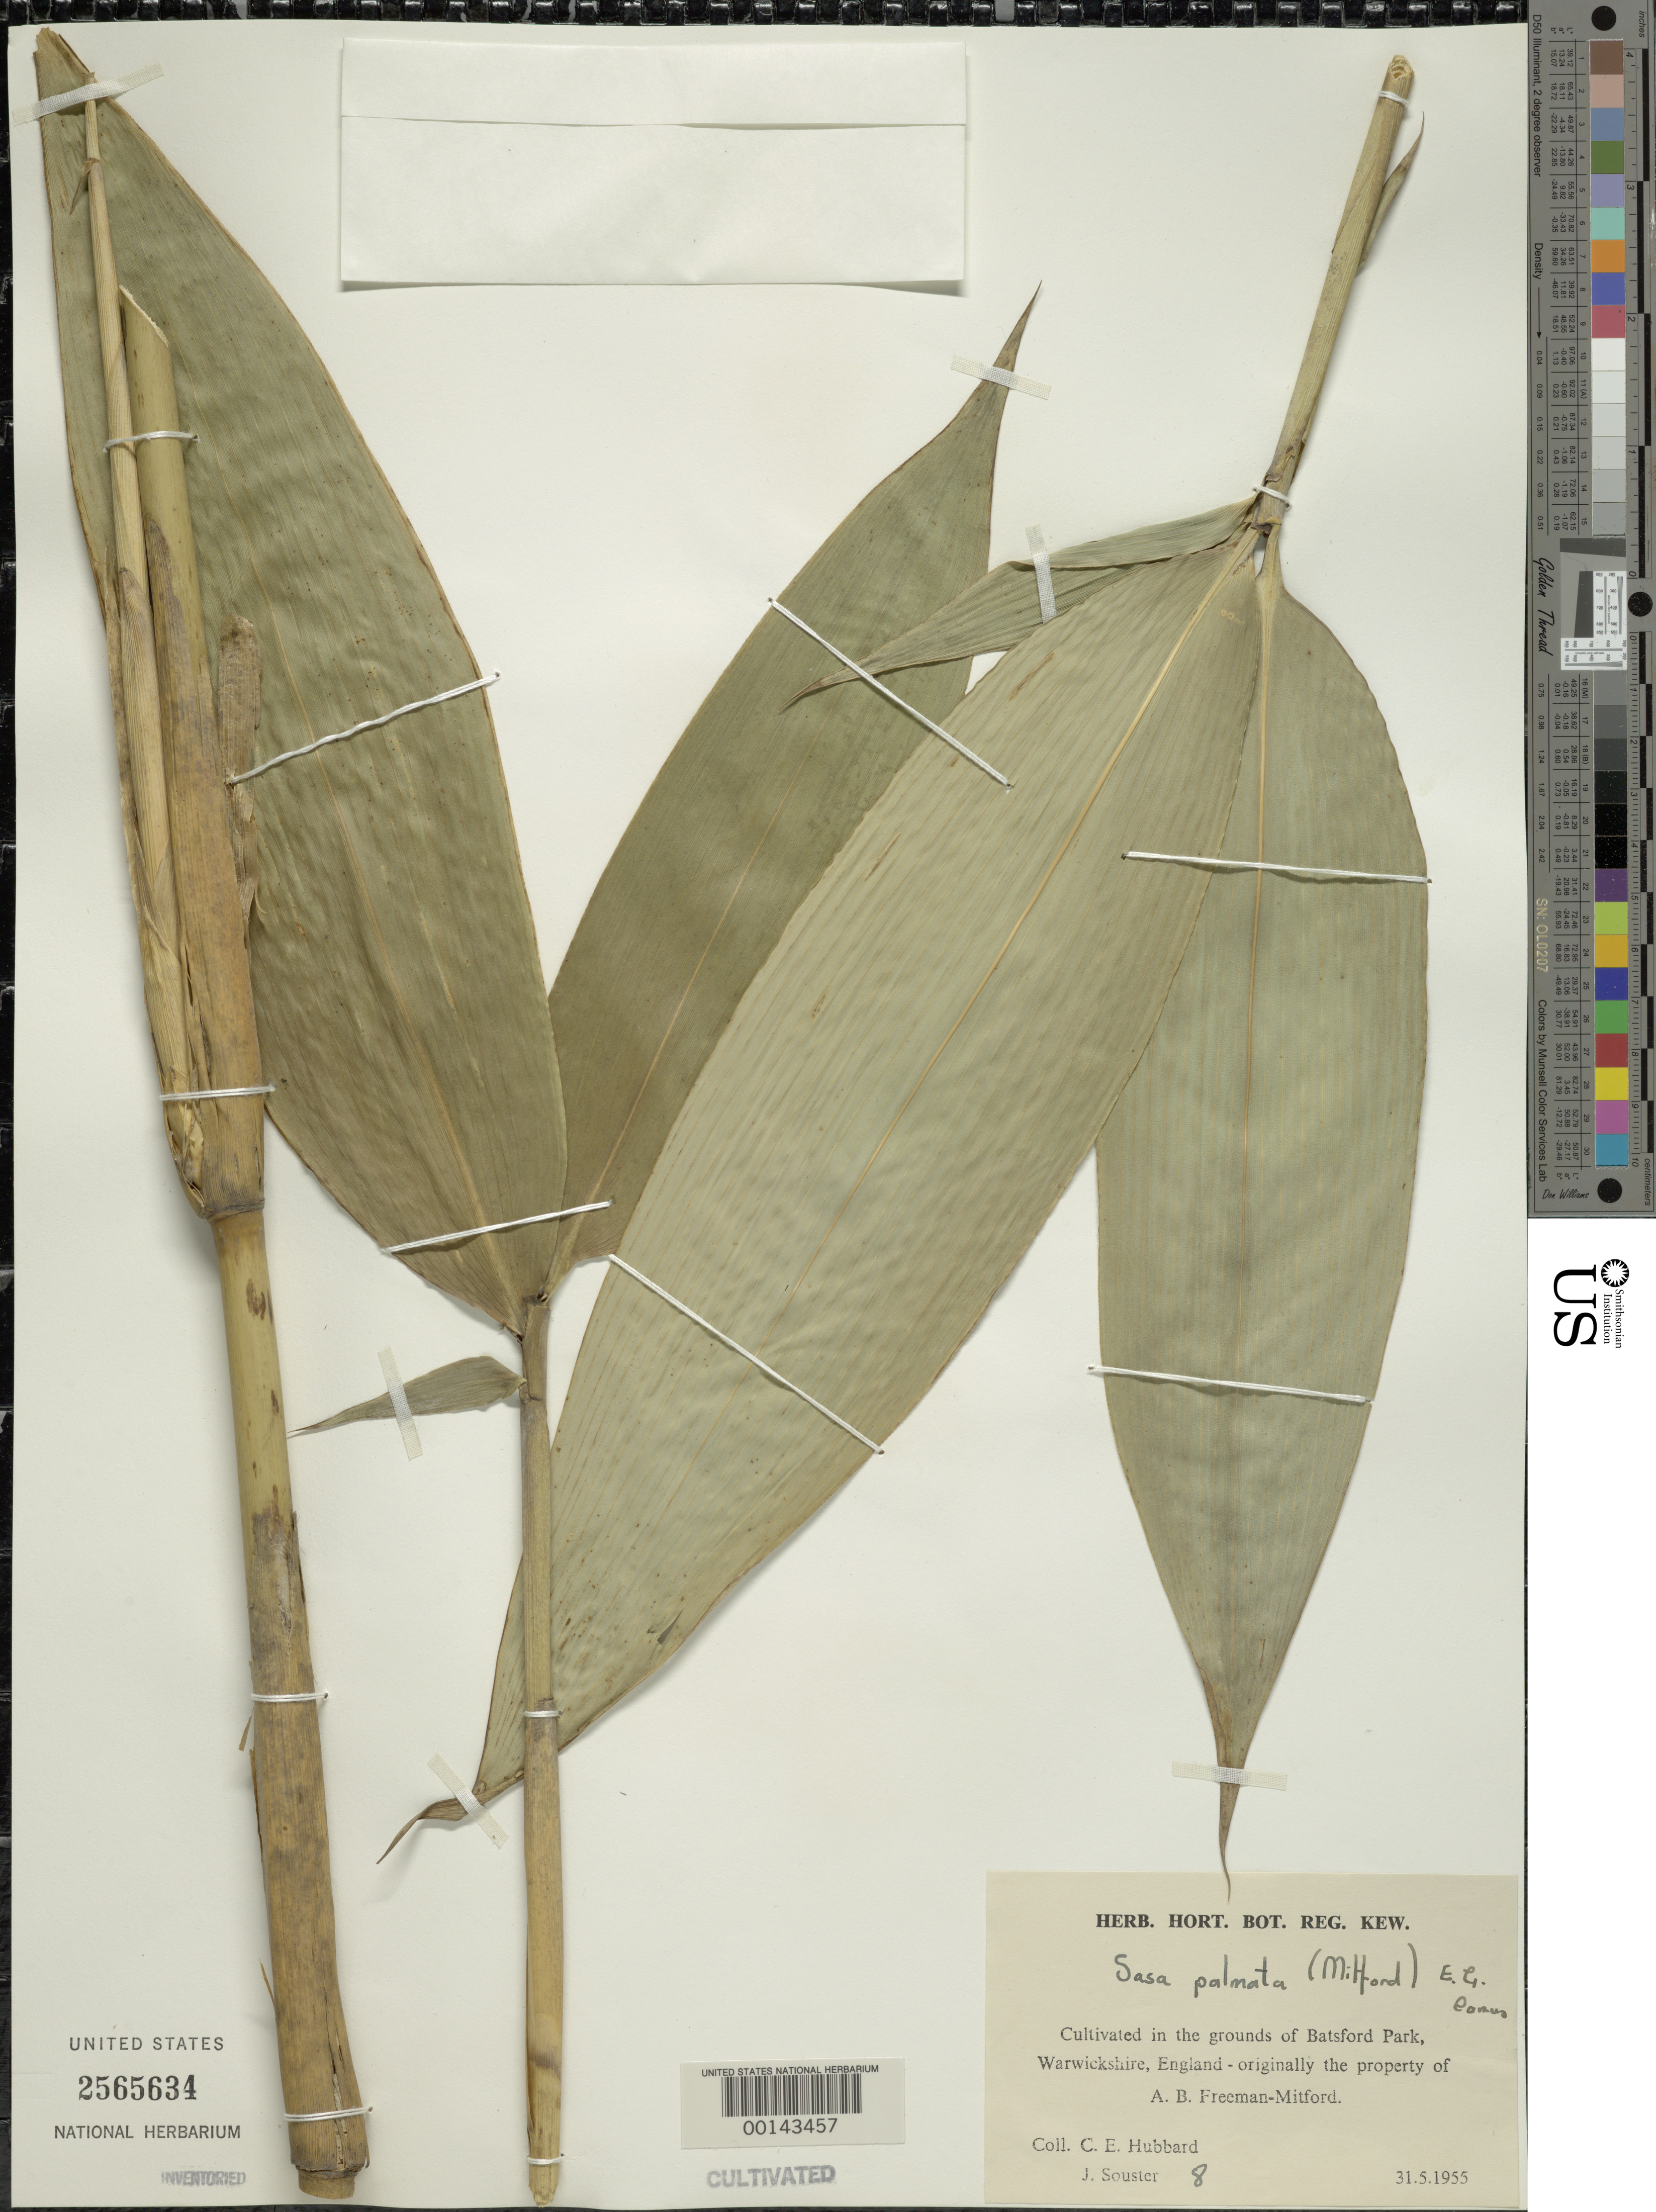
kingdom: Plantae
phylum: Tracheophyta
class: Liliopsida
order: Poales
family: Poaceae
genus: Sasa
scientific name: Sasa palmata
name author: (hort. ex Burb.) E.G. Camus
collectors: C. E. Hubbard & J. Souster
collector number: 8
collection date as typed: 31 May 1955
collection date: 1955-05-31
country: United Kingdom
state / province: England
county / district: Warwickshire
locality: Warwickshire, batsford park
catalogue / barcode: US 2565634